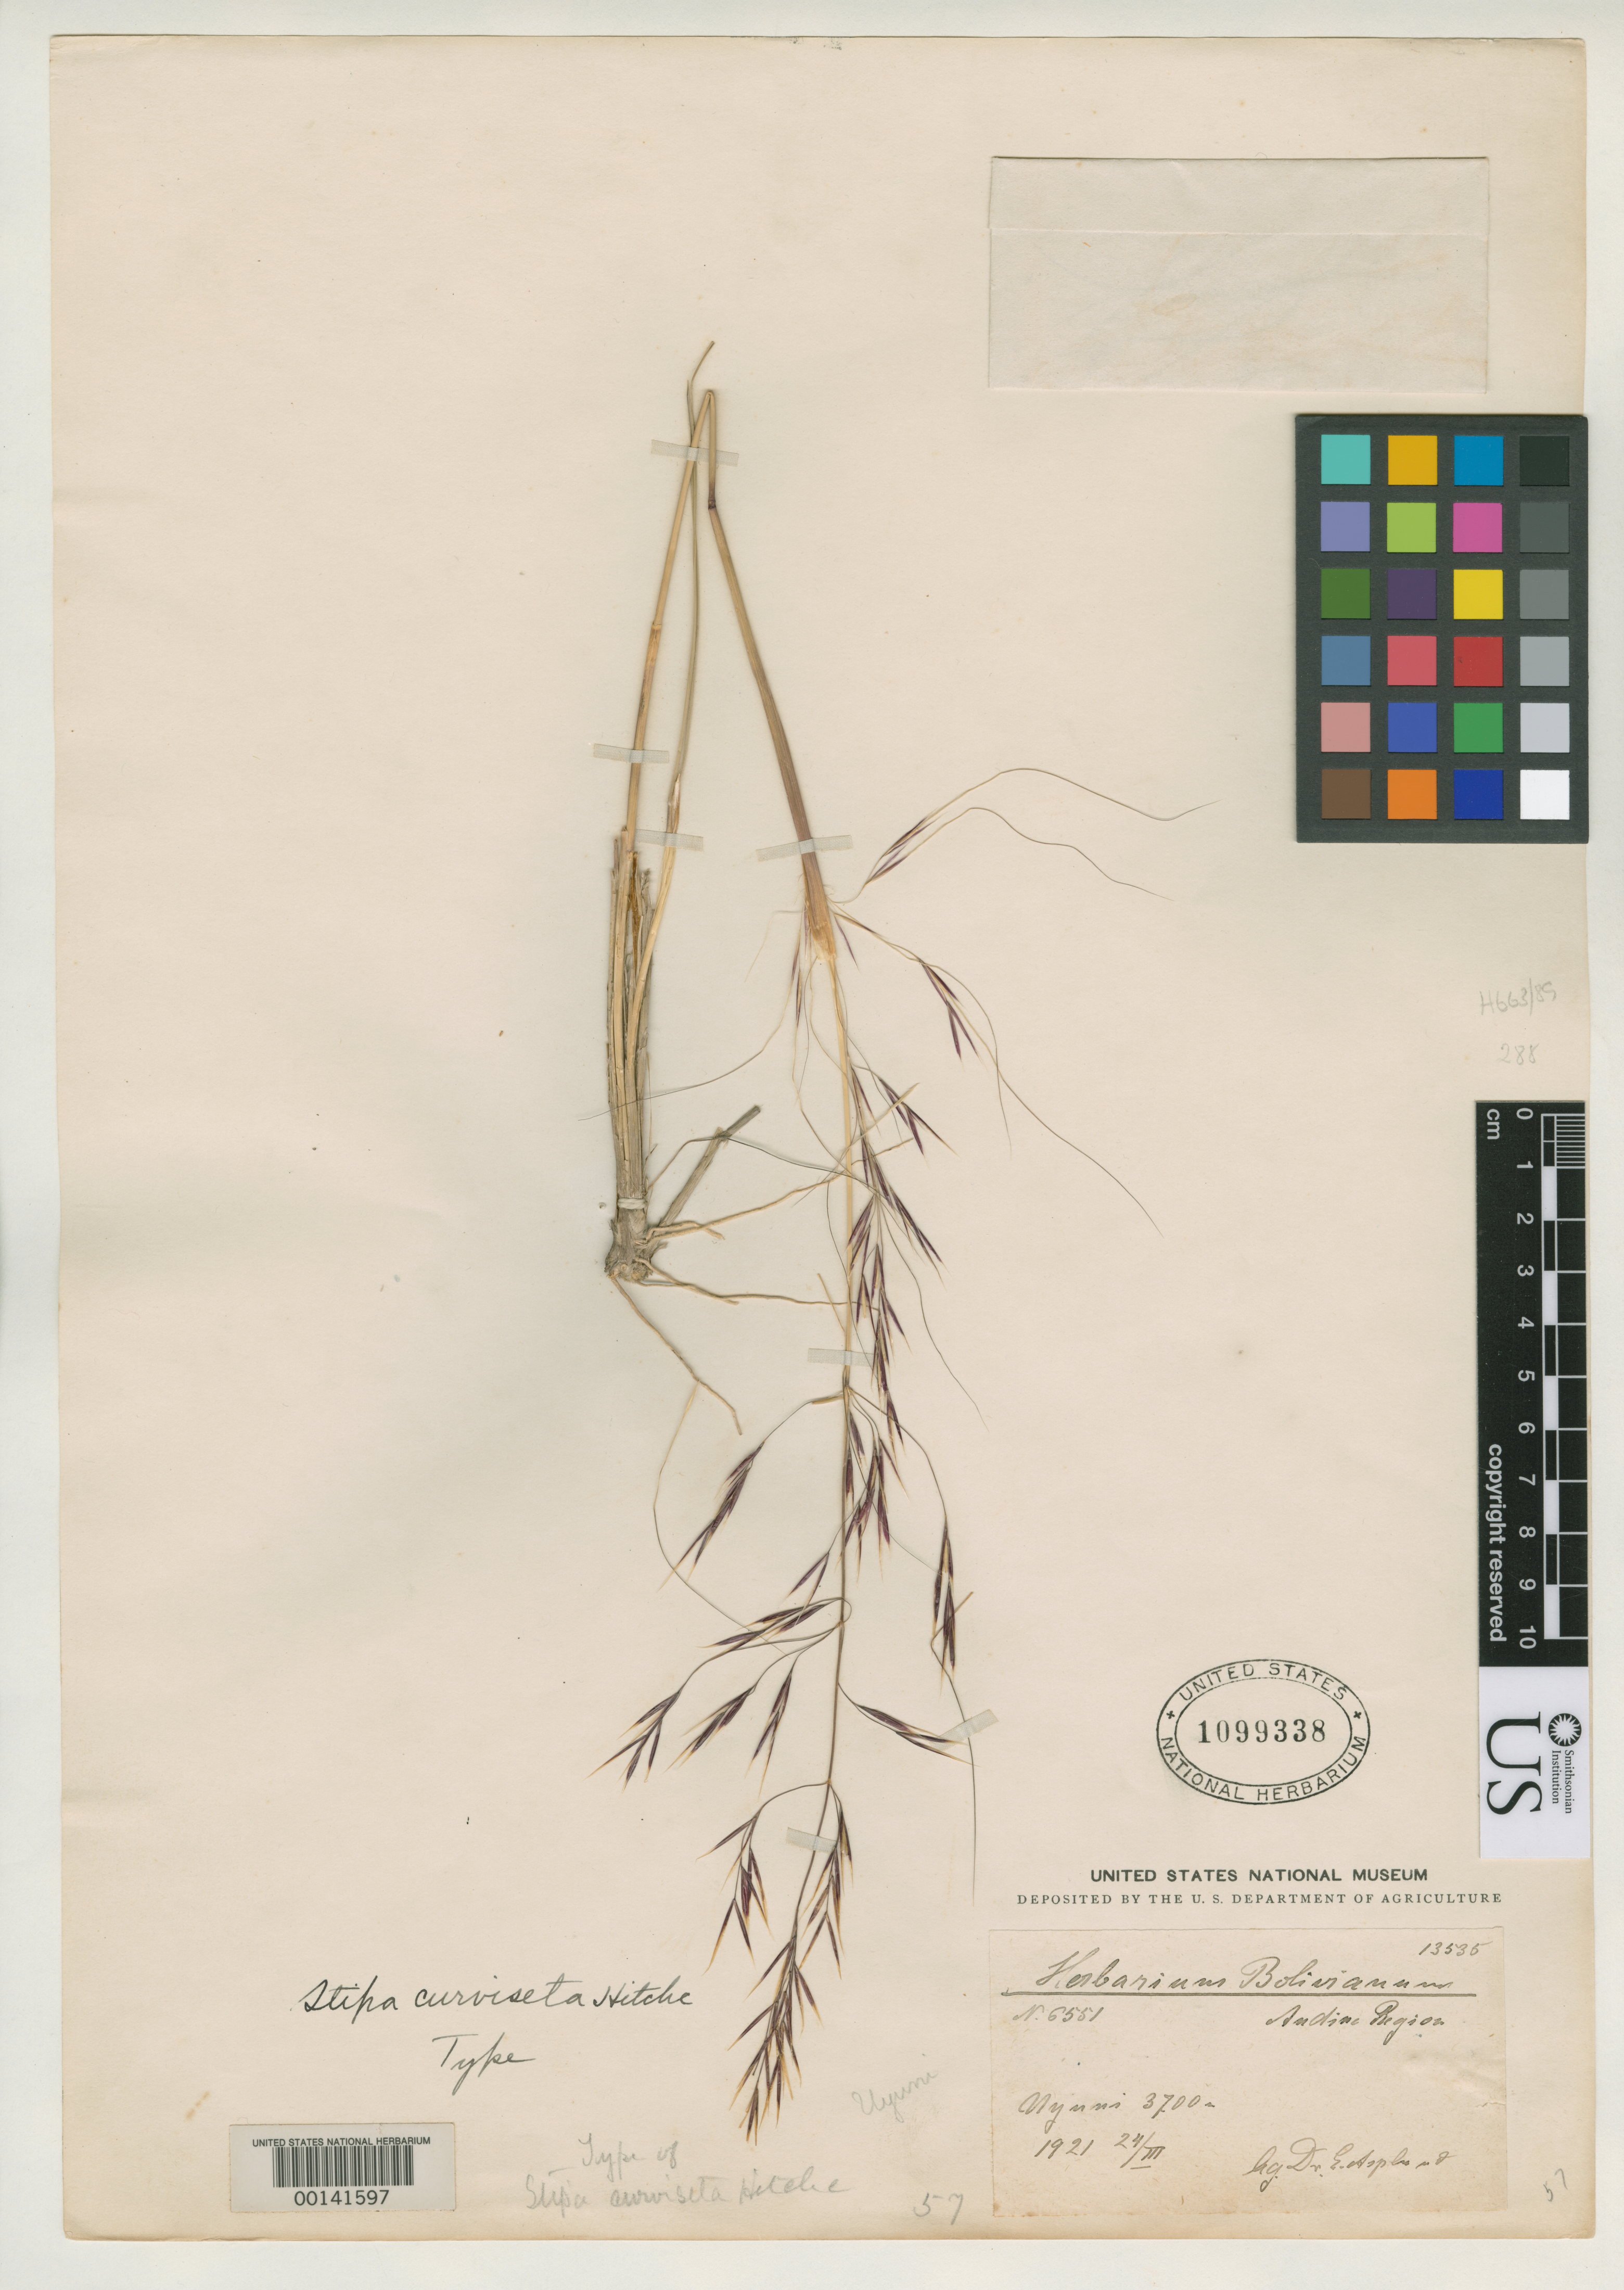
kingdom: Plantae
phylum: Tracheophyta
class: Liliopsida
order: Poales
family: Poaceae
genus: Stipa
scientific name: Stipa curviseta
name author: Hitchc.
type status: Holotype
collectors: E. Asplund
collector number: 6551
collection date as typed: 24 Mar 1921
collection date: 1921-03-24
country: Bolivia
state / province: Potosí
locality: Uyuni Andean region.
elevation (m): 3700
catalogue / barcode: US 1099338